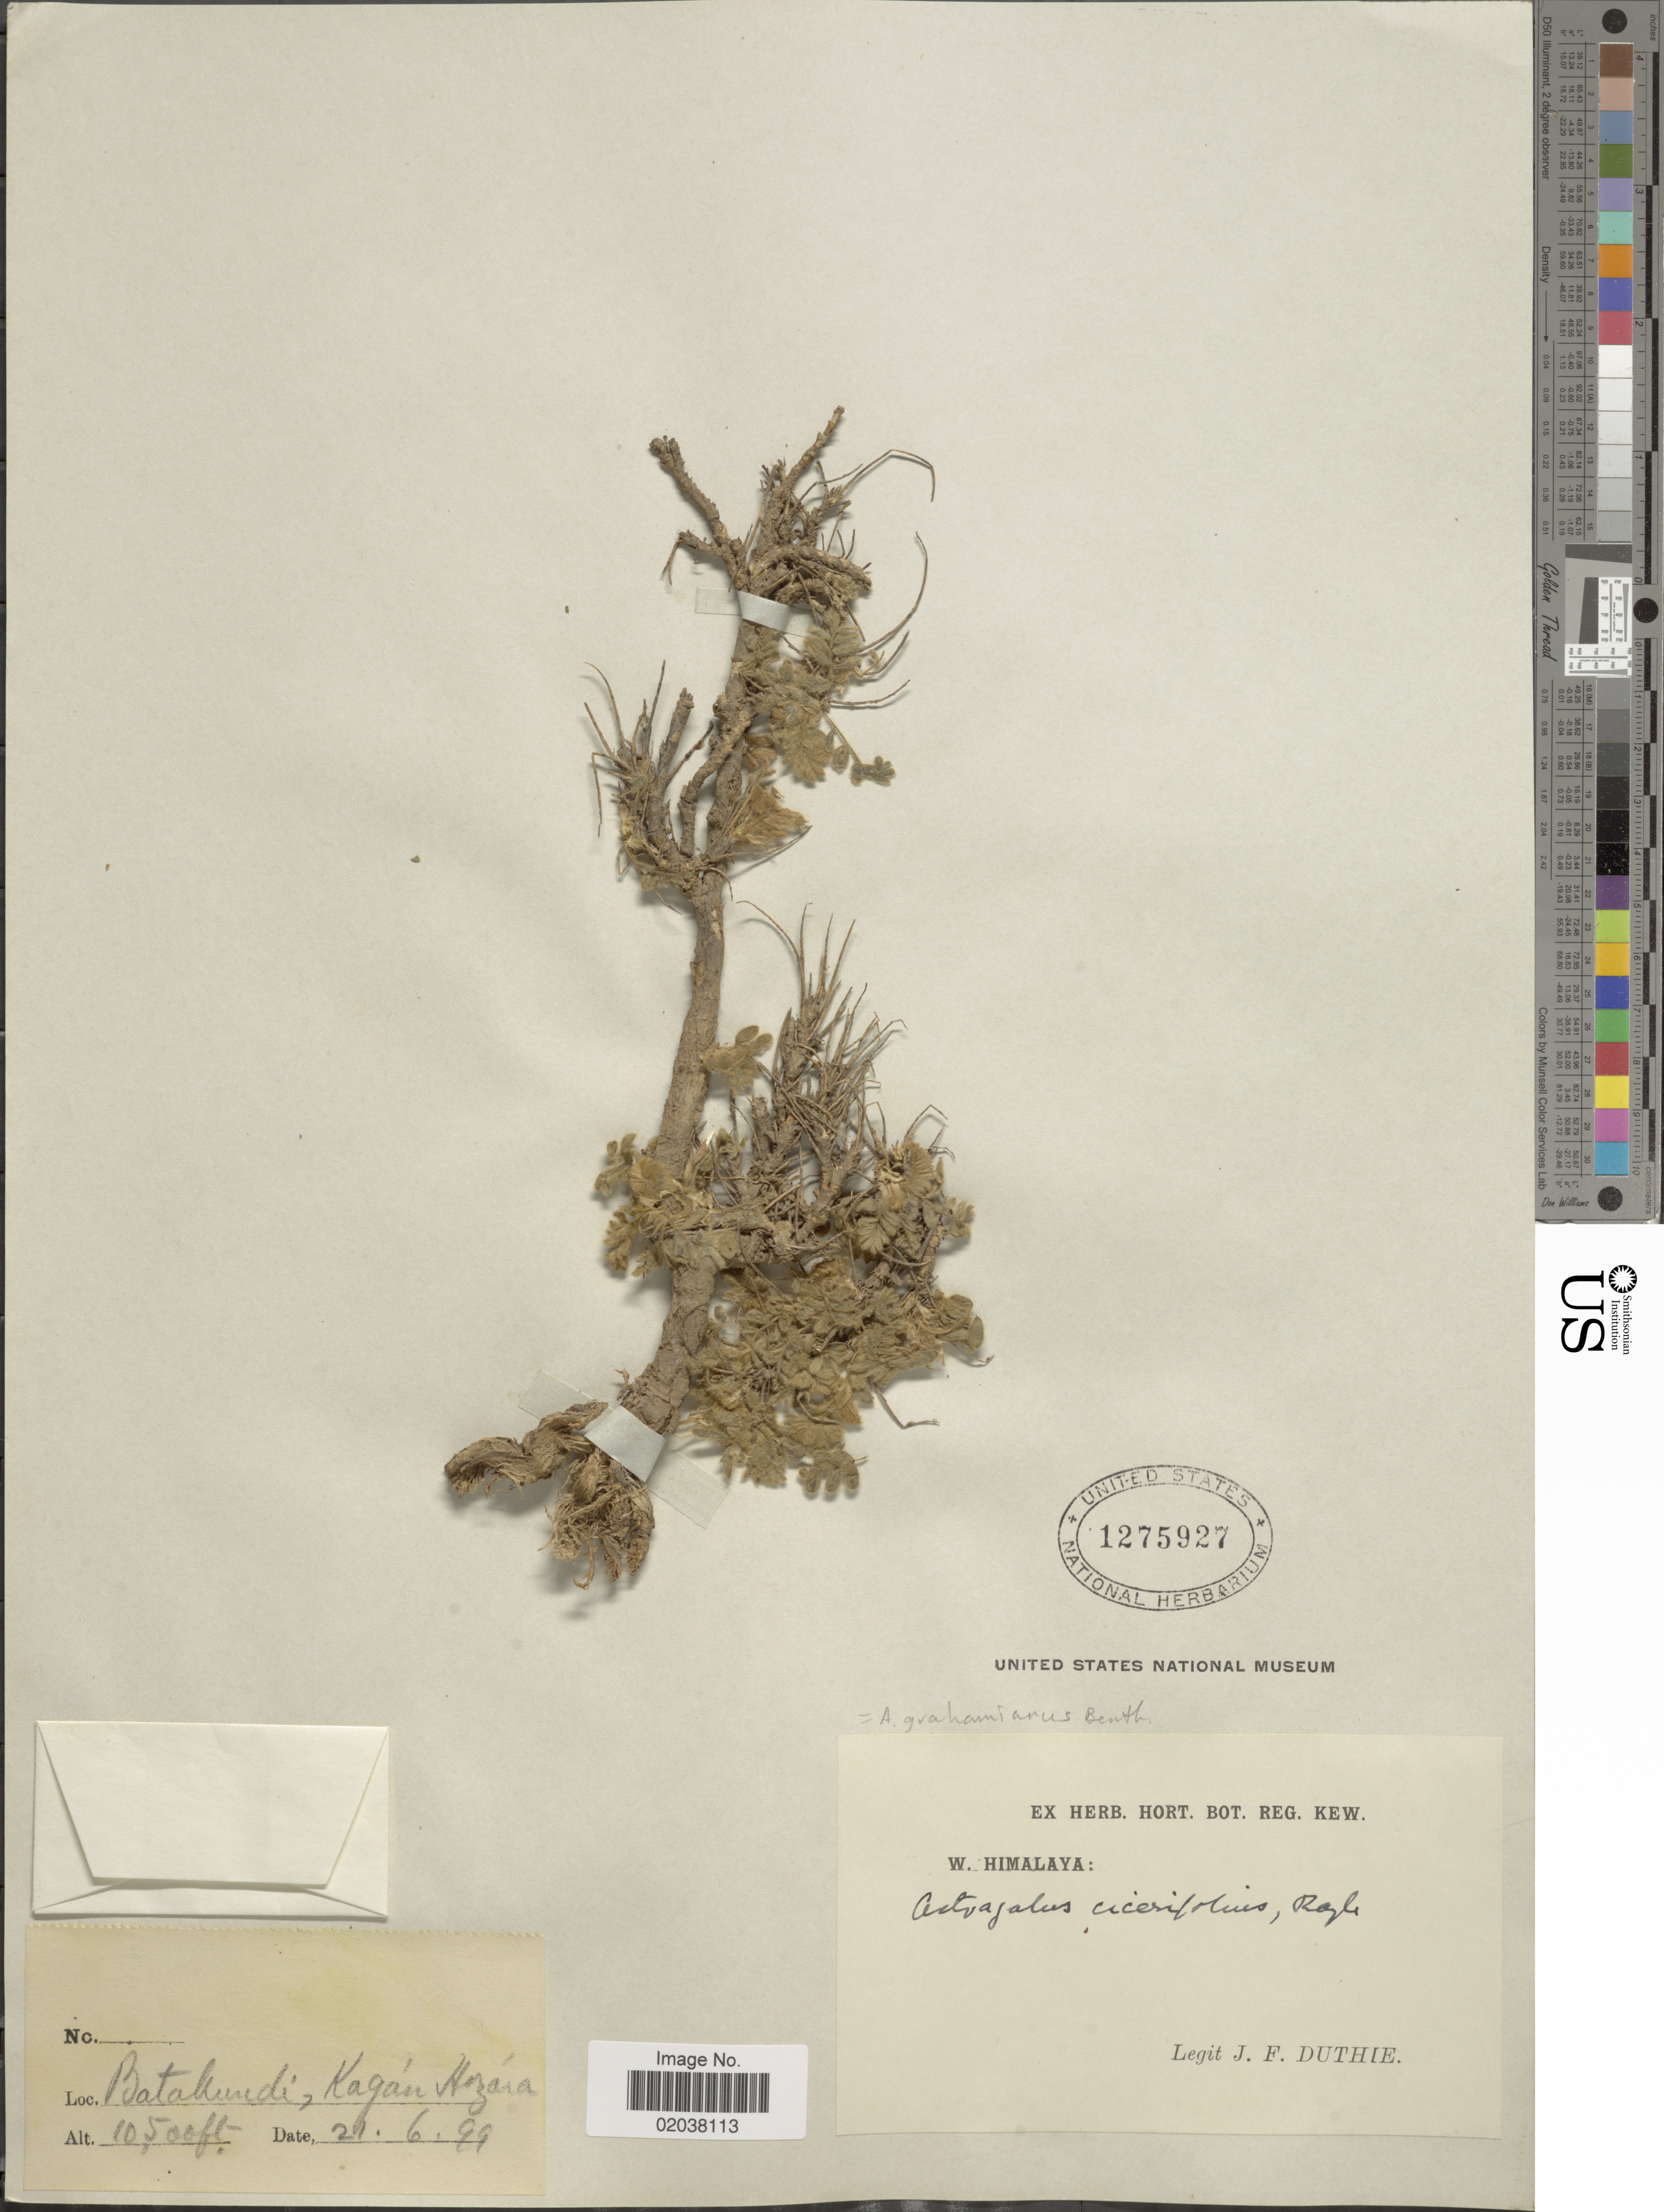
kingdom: Plantae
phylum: Tracheophyta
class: Magnoliopsida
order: Fabales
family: Fabaceae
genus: Astragalus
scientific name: Astragalus grahamianus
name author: Benth.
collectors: J. F. Duthie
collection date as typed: Transcribed d/m/y: 21/6/99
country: Pakistan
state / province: Khyber Pakhtunkhwa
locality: Batakundi, Kagan Hazara, W. Himalaya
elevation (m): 3200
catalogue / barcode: US 1275927